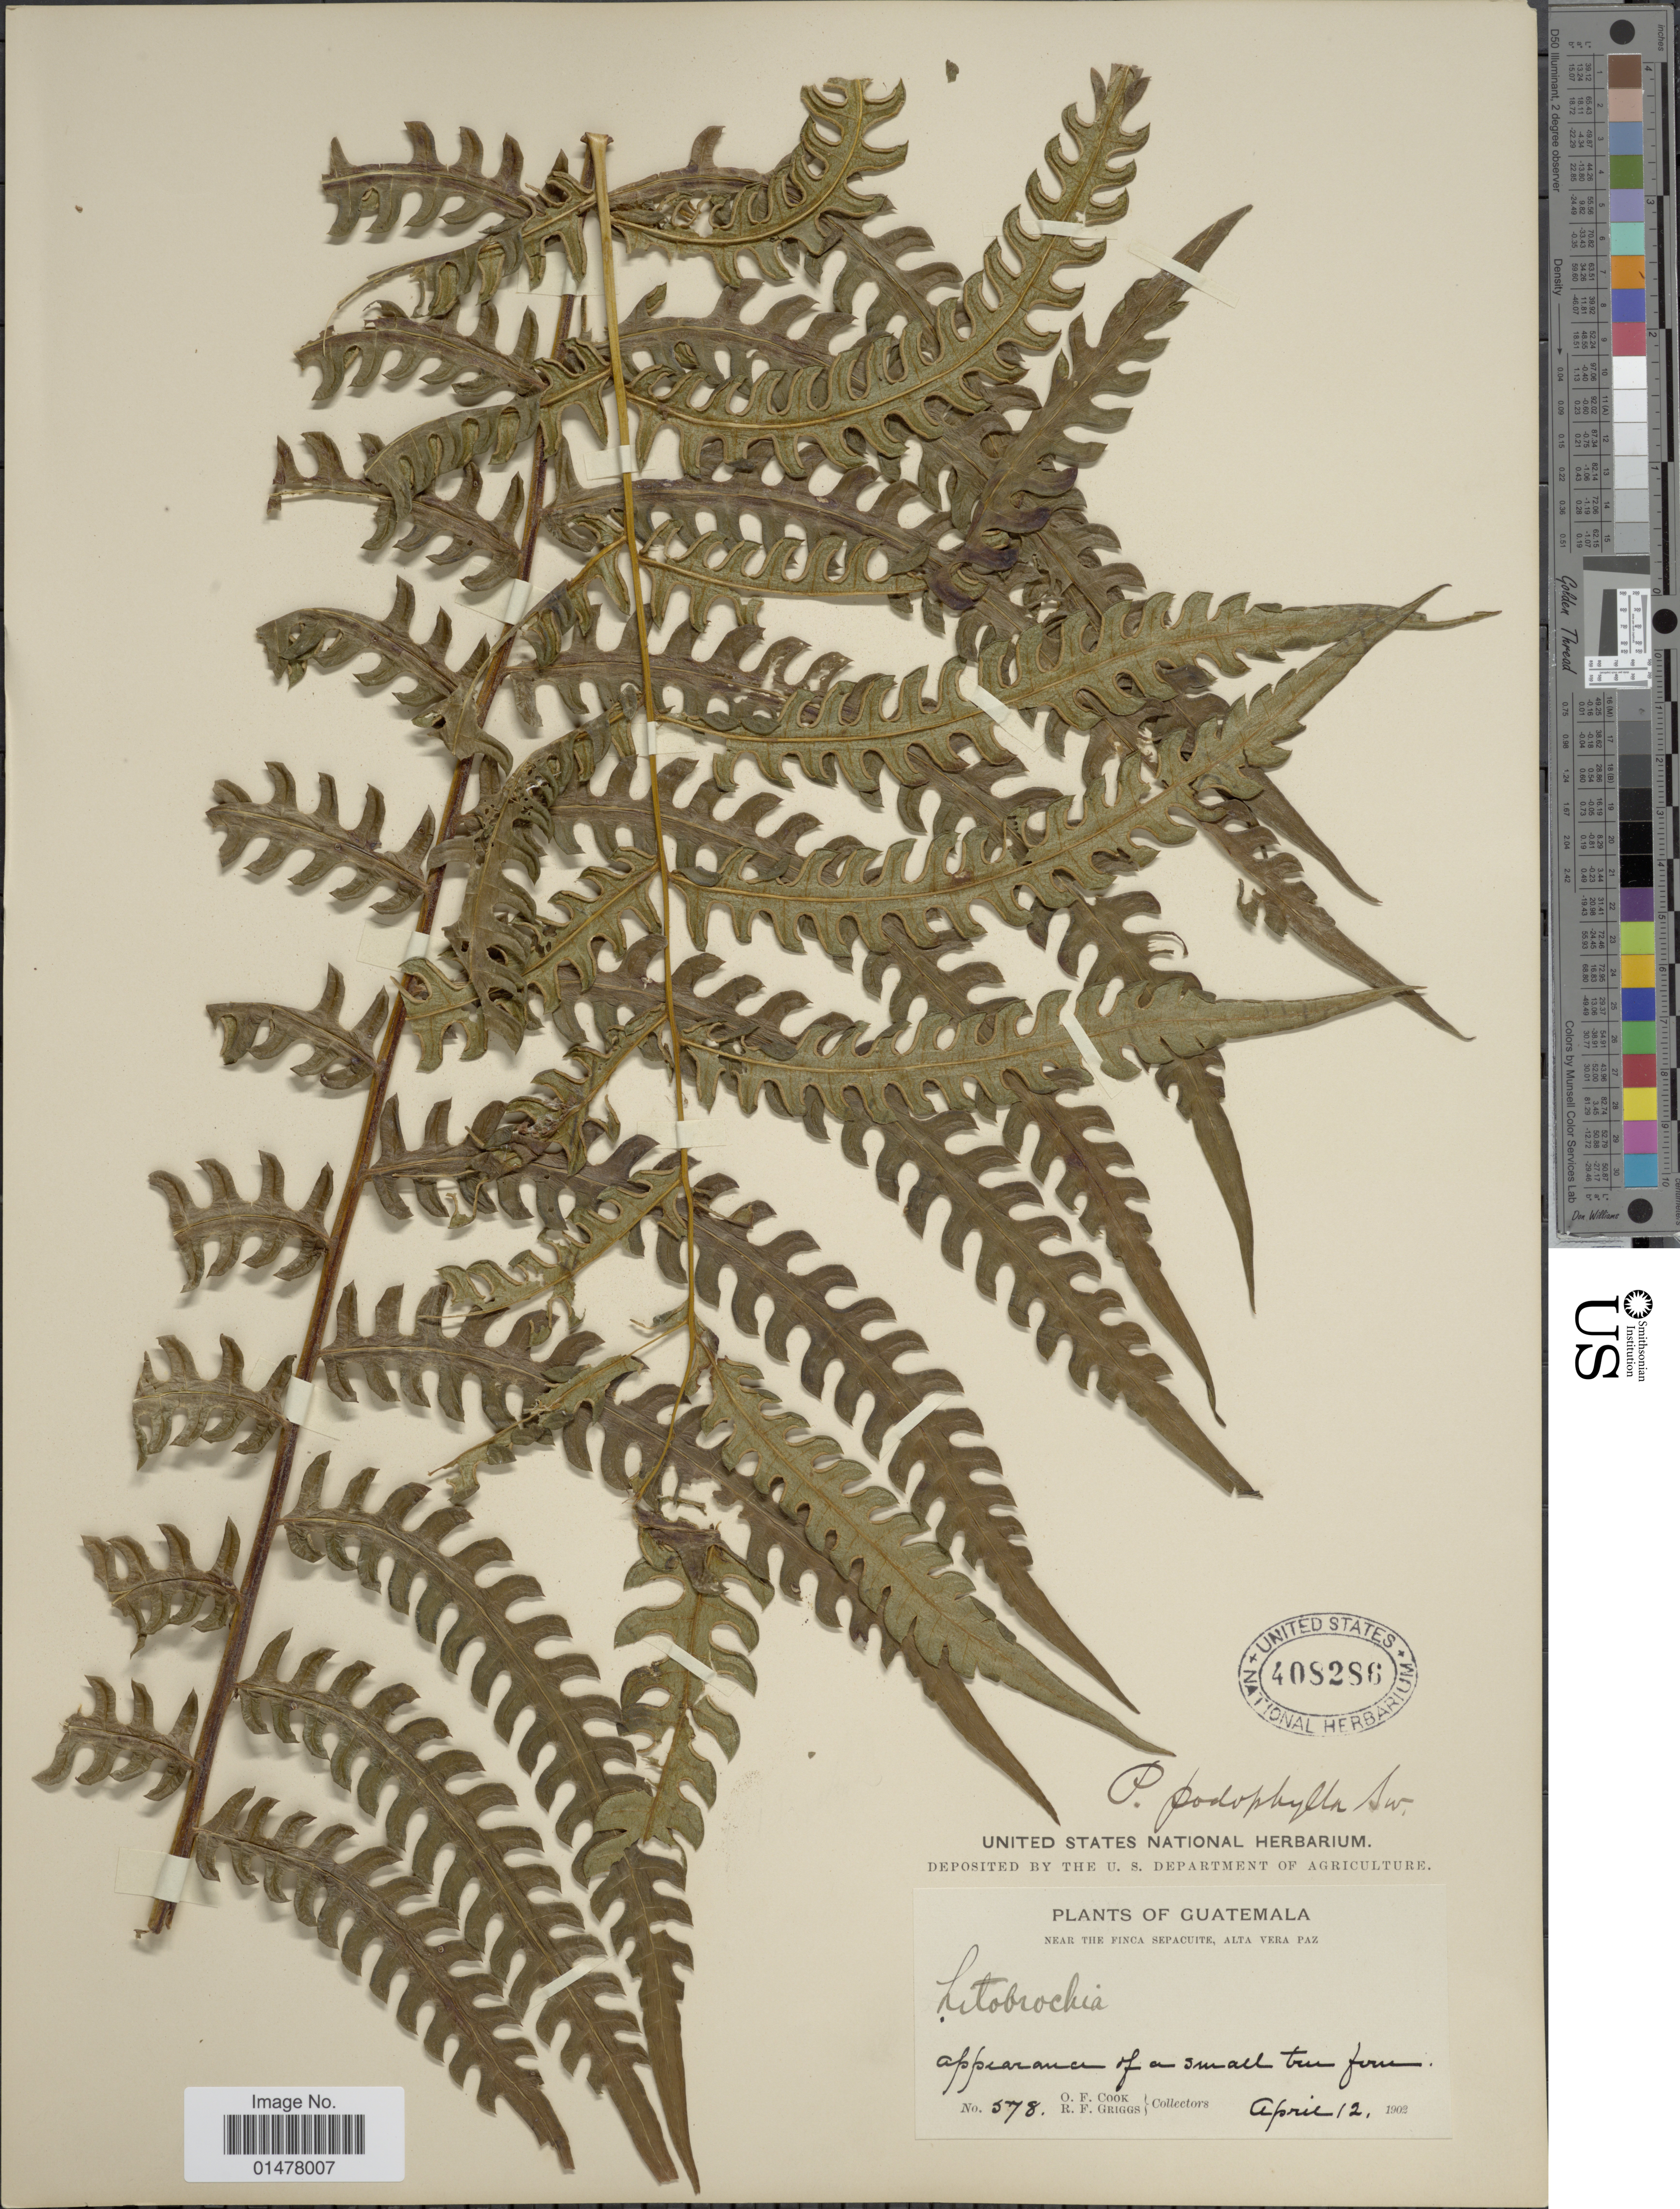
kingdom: Plantae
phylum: Tracheophyta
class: Polypodiopsida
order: Polypodiales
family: Pteridaceae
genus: Pteris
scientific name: Pteris podophylla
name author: Sw.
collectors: O. F. Cook & R. F. Griggs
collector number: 578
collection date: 1902-04-12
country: Guatemala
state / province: Alta Verapaz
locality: Plants of Guatemala, near the Finca Sepacuite, Alta Vera PAz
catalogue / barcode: US 408286